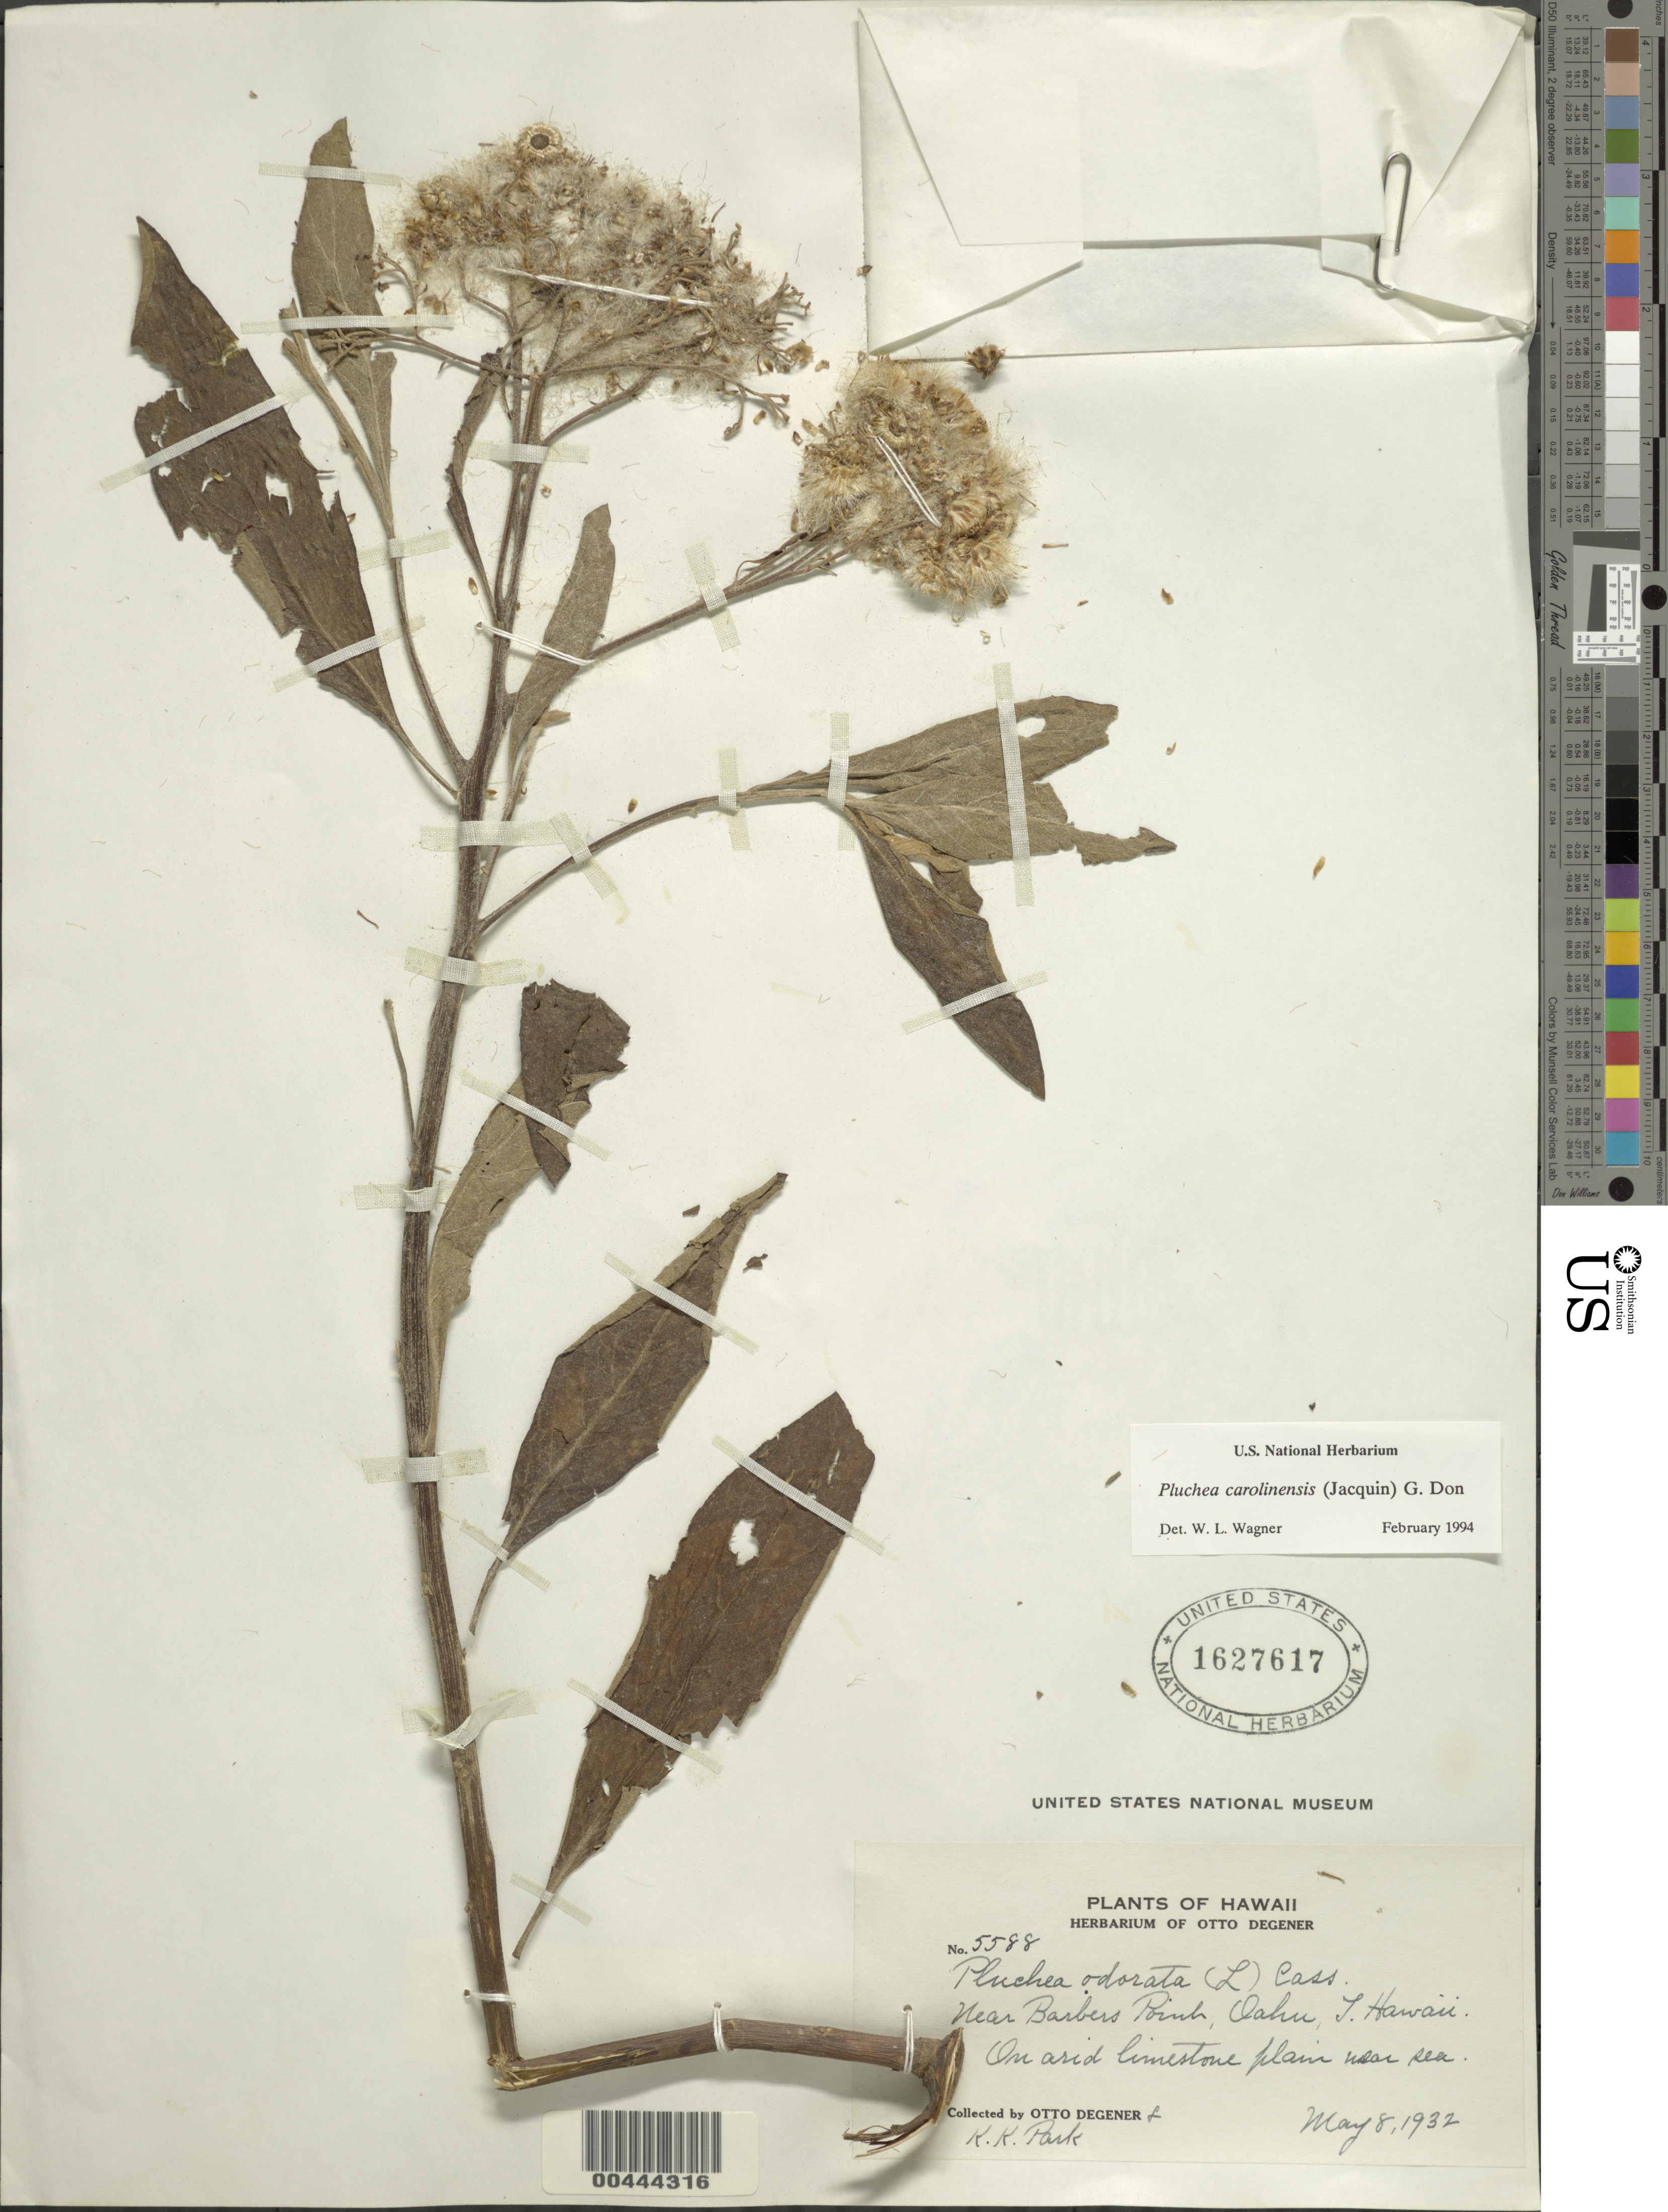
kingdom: Plantae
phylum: Tracheophyta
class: Magnoliopsida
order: Asterales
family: Asteraceae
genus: Pluchea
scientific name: Pluchea carolinensis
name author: (Jacq.) D. Don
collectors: O. Degener & K. Park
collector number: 5588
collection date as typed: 8 May 1932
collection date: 1932-05-08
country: United States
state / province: Hawaii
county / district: Honolulu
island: Oahu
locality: Near Barbers Point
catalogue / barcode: US 1627617